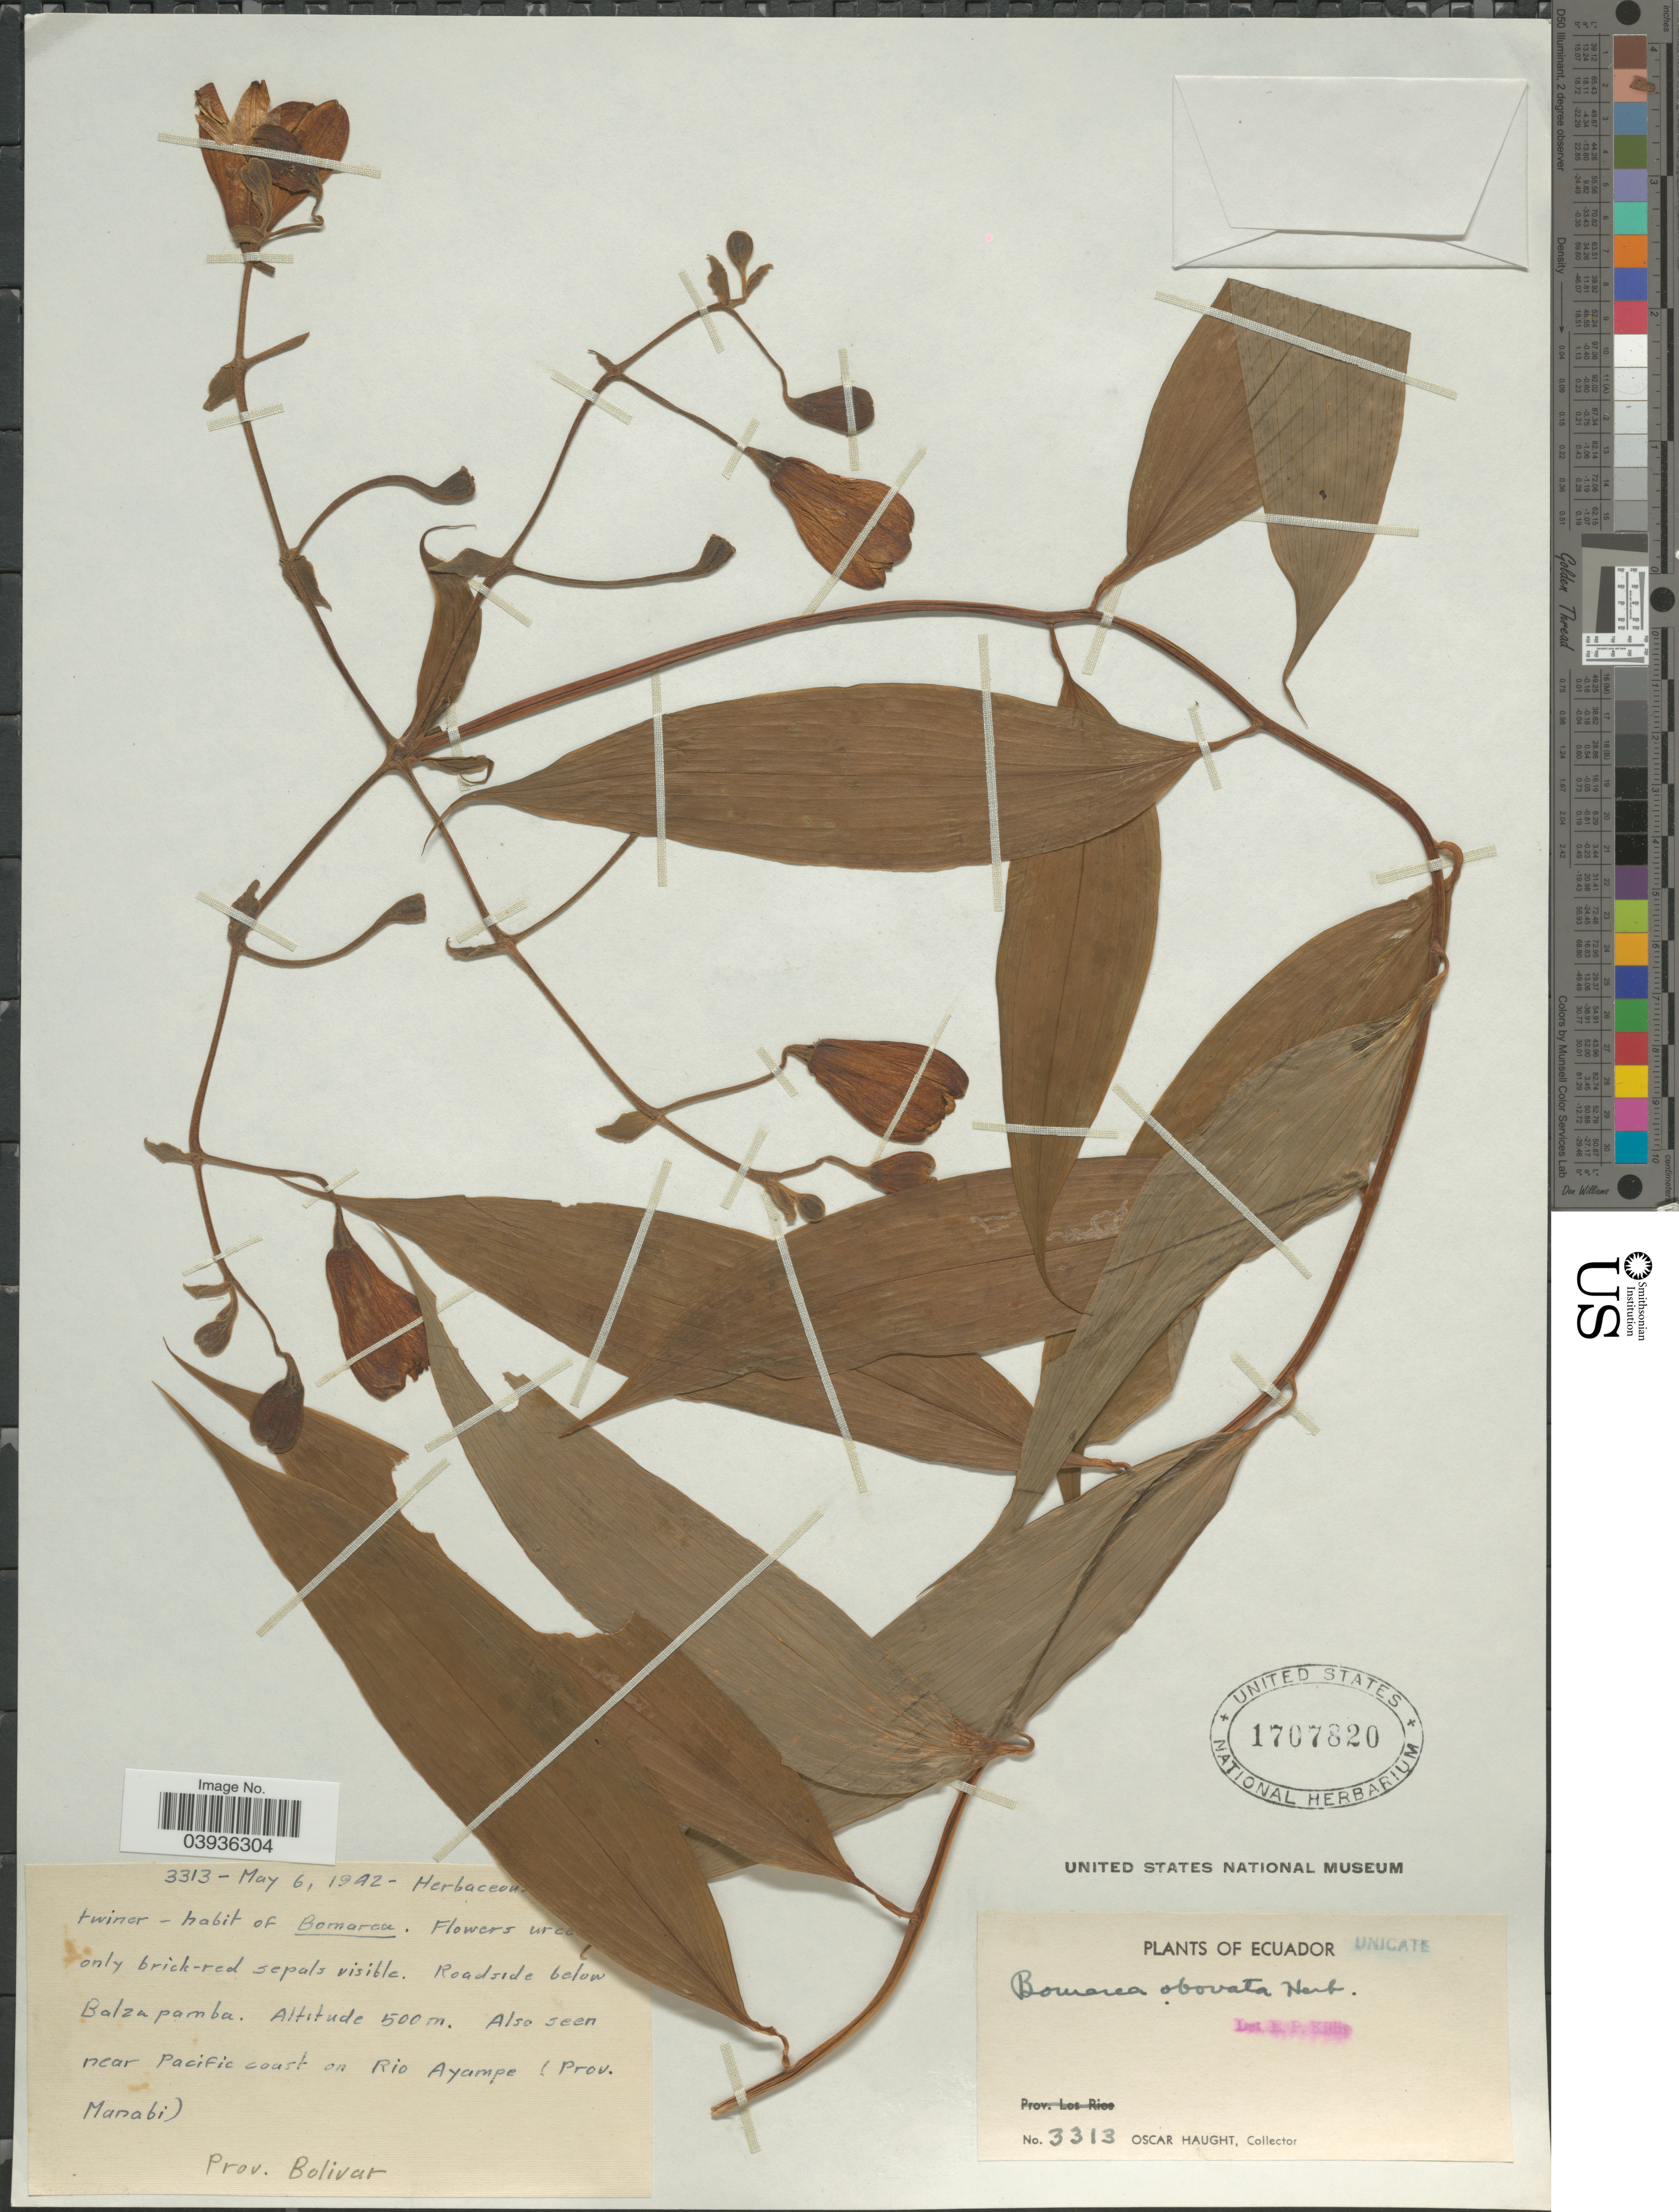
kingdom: Plantae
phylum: Tracheophyta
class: Liliopsida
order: Liliales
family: Alstroemeriaceae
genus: Bomarea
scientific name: Bomarea obovata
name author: Herb.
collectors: O. L. Haught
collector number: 3313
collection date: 1942-05-06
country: Ecuador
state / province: Bolívar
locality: Roadside below Balzapamba. Near Pacific coast on Rio Ayampe (Prov. Manabi).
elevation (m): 500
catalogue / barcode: US 1707820